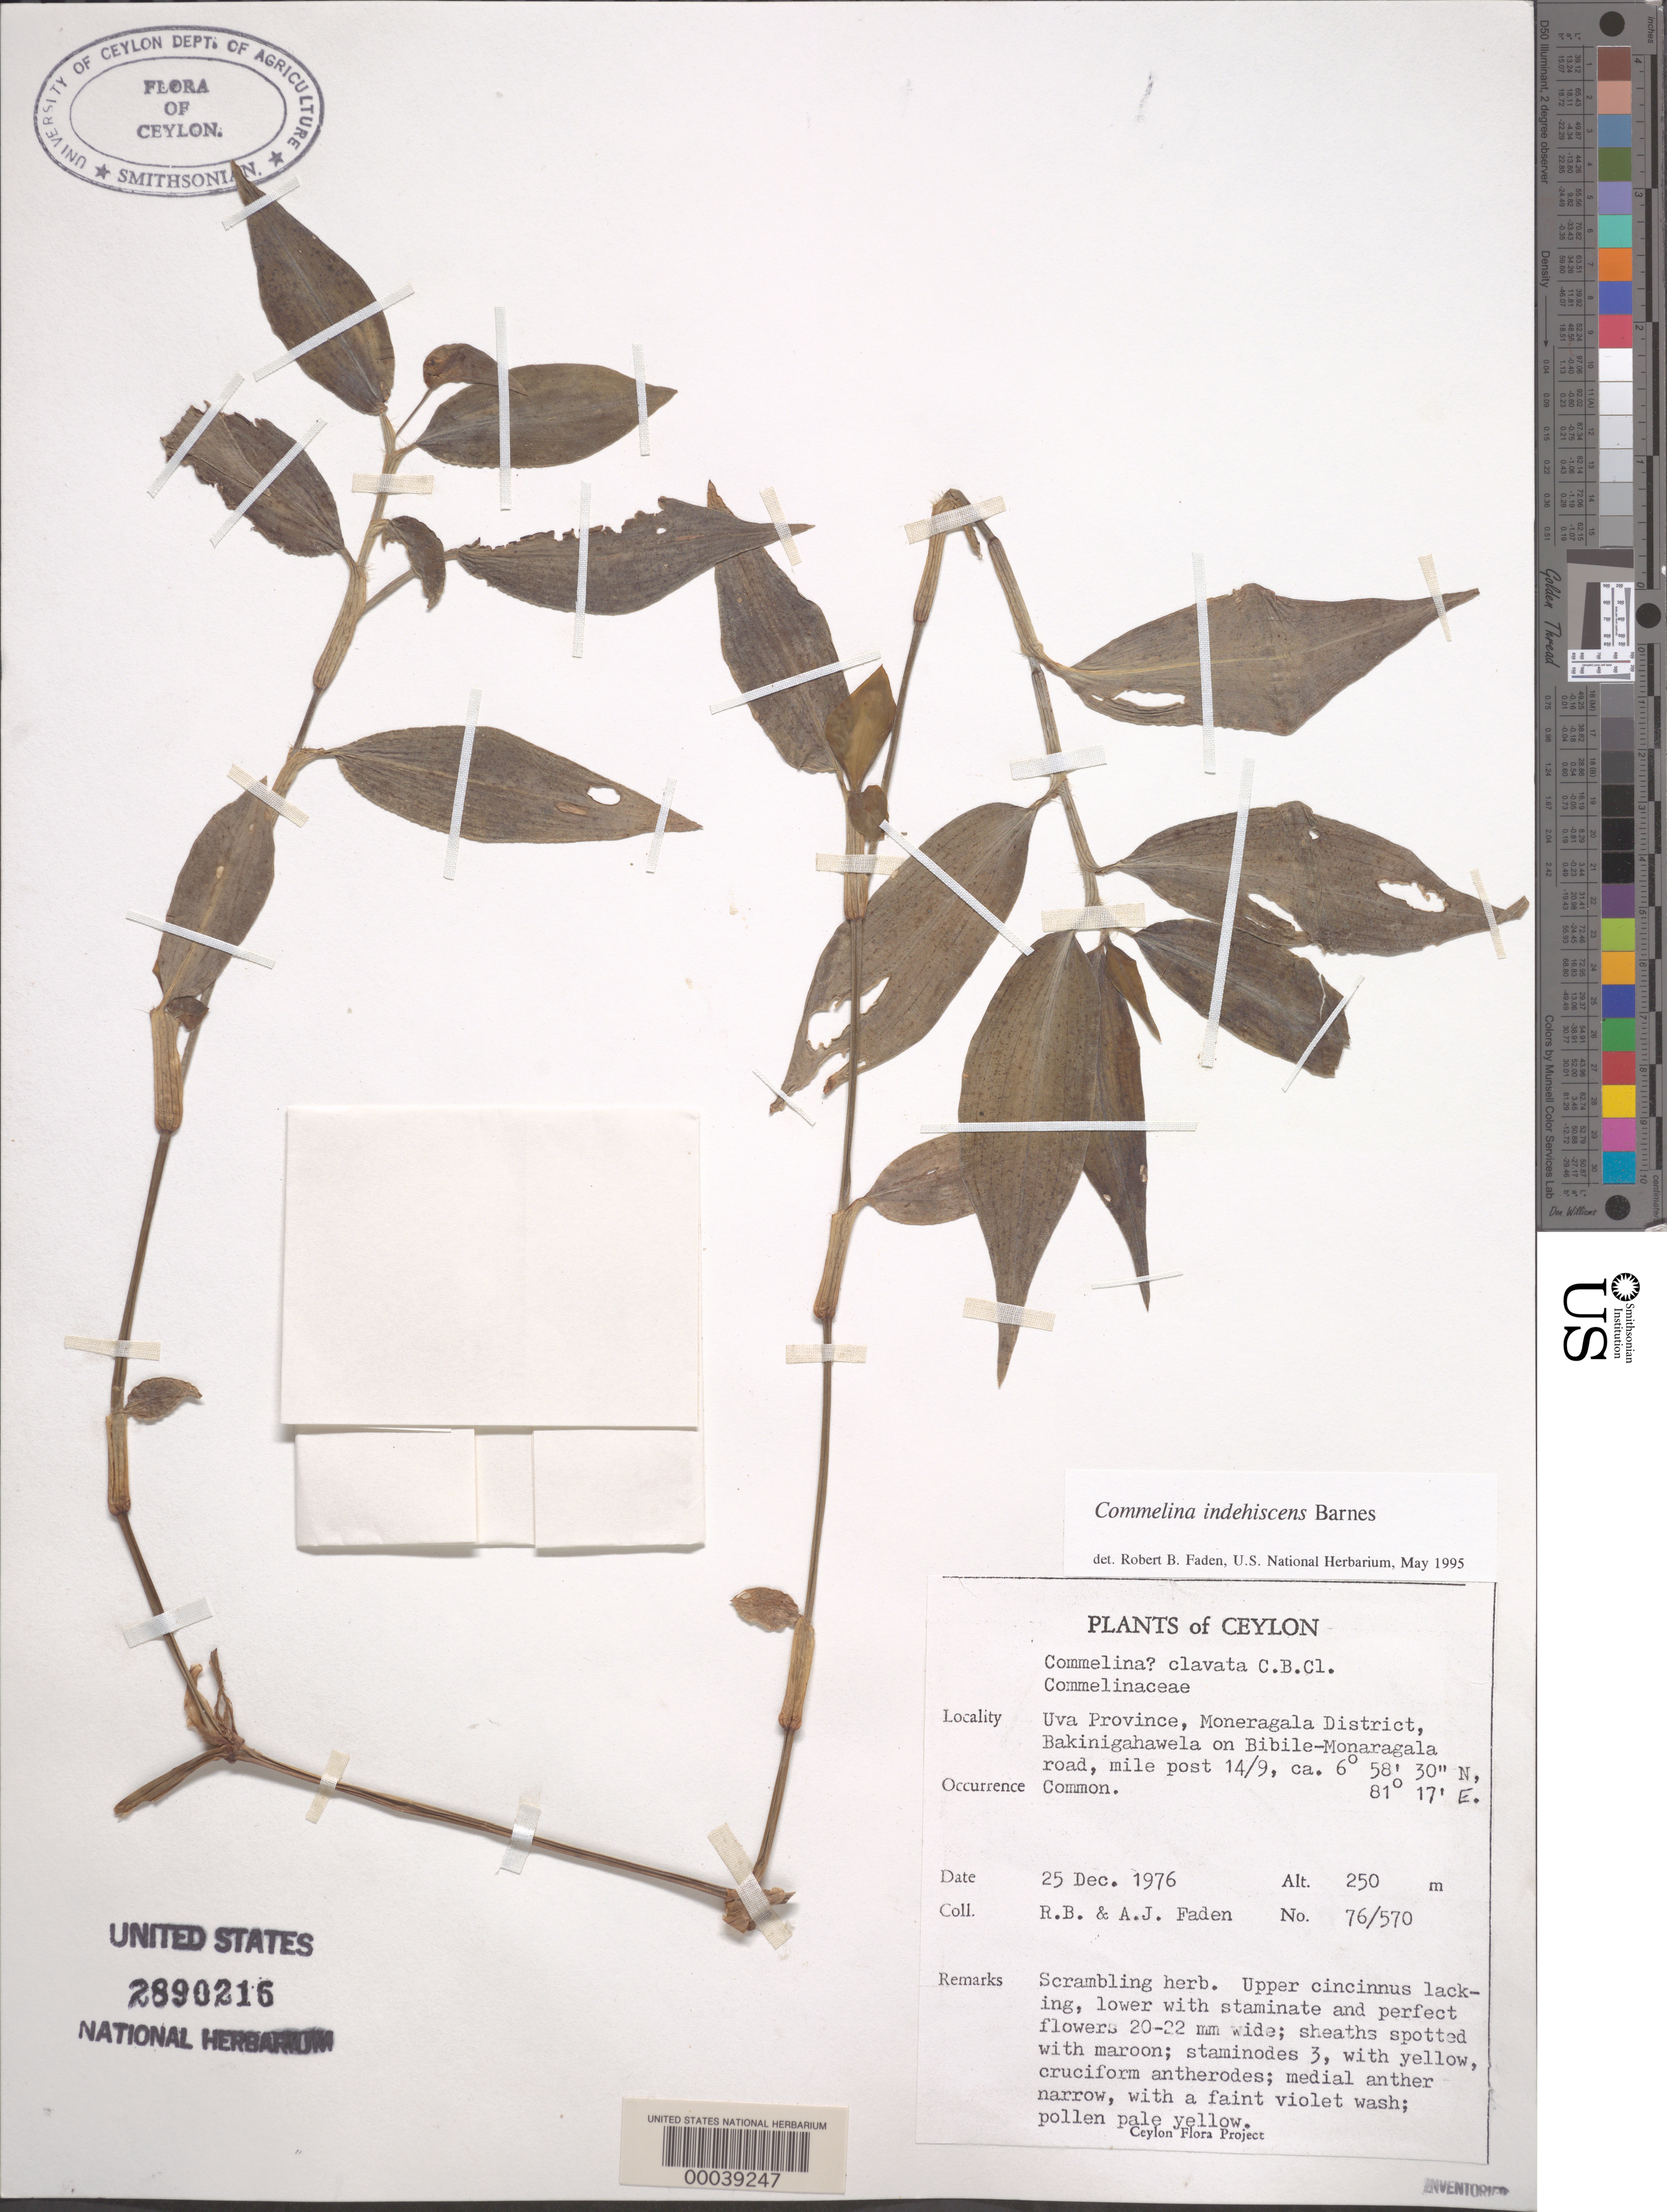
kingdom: Plantae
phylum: Tracheophyta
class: Liliopsida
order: Commelinales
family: Commelinaceae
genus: Commelina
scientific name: Commelina indehiscens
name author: E. Barnes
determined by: Faden, Robert B., (US), Smithsonian Institution - National Museum of Natural History (UNITED STATES)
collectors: R. B. Faden & A. J. Faden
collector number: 76/570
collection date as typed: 25 Dec 1976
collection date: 1976-12-25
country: Sri Lanka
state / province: Uva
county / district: Monaragala Dist.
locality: Bakinigahawela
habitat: Roadside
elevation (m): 250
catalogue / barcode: US 2890216